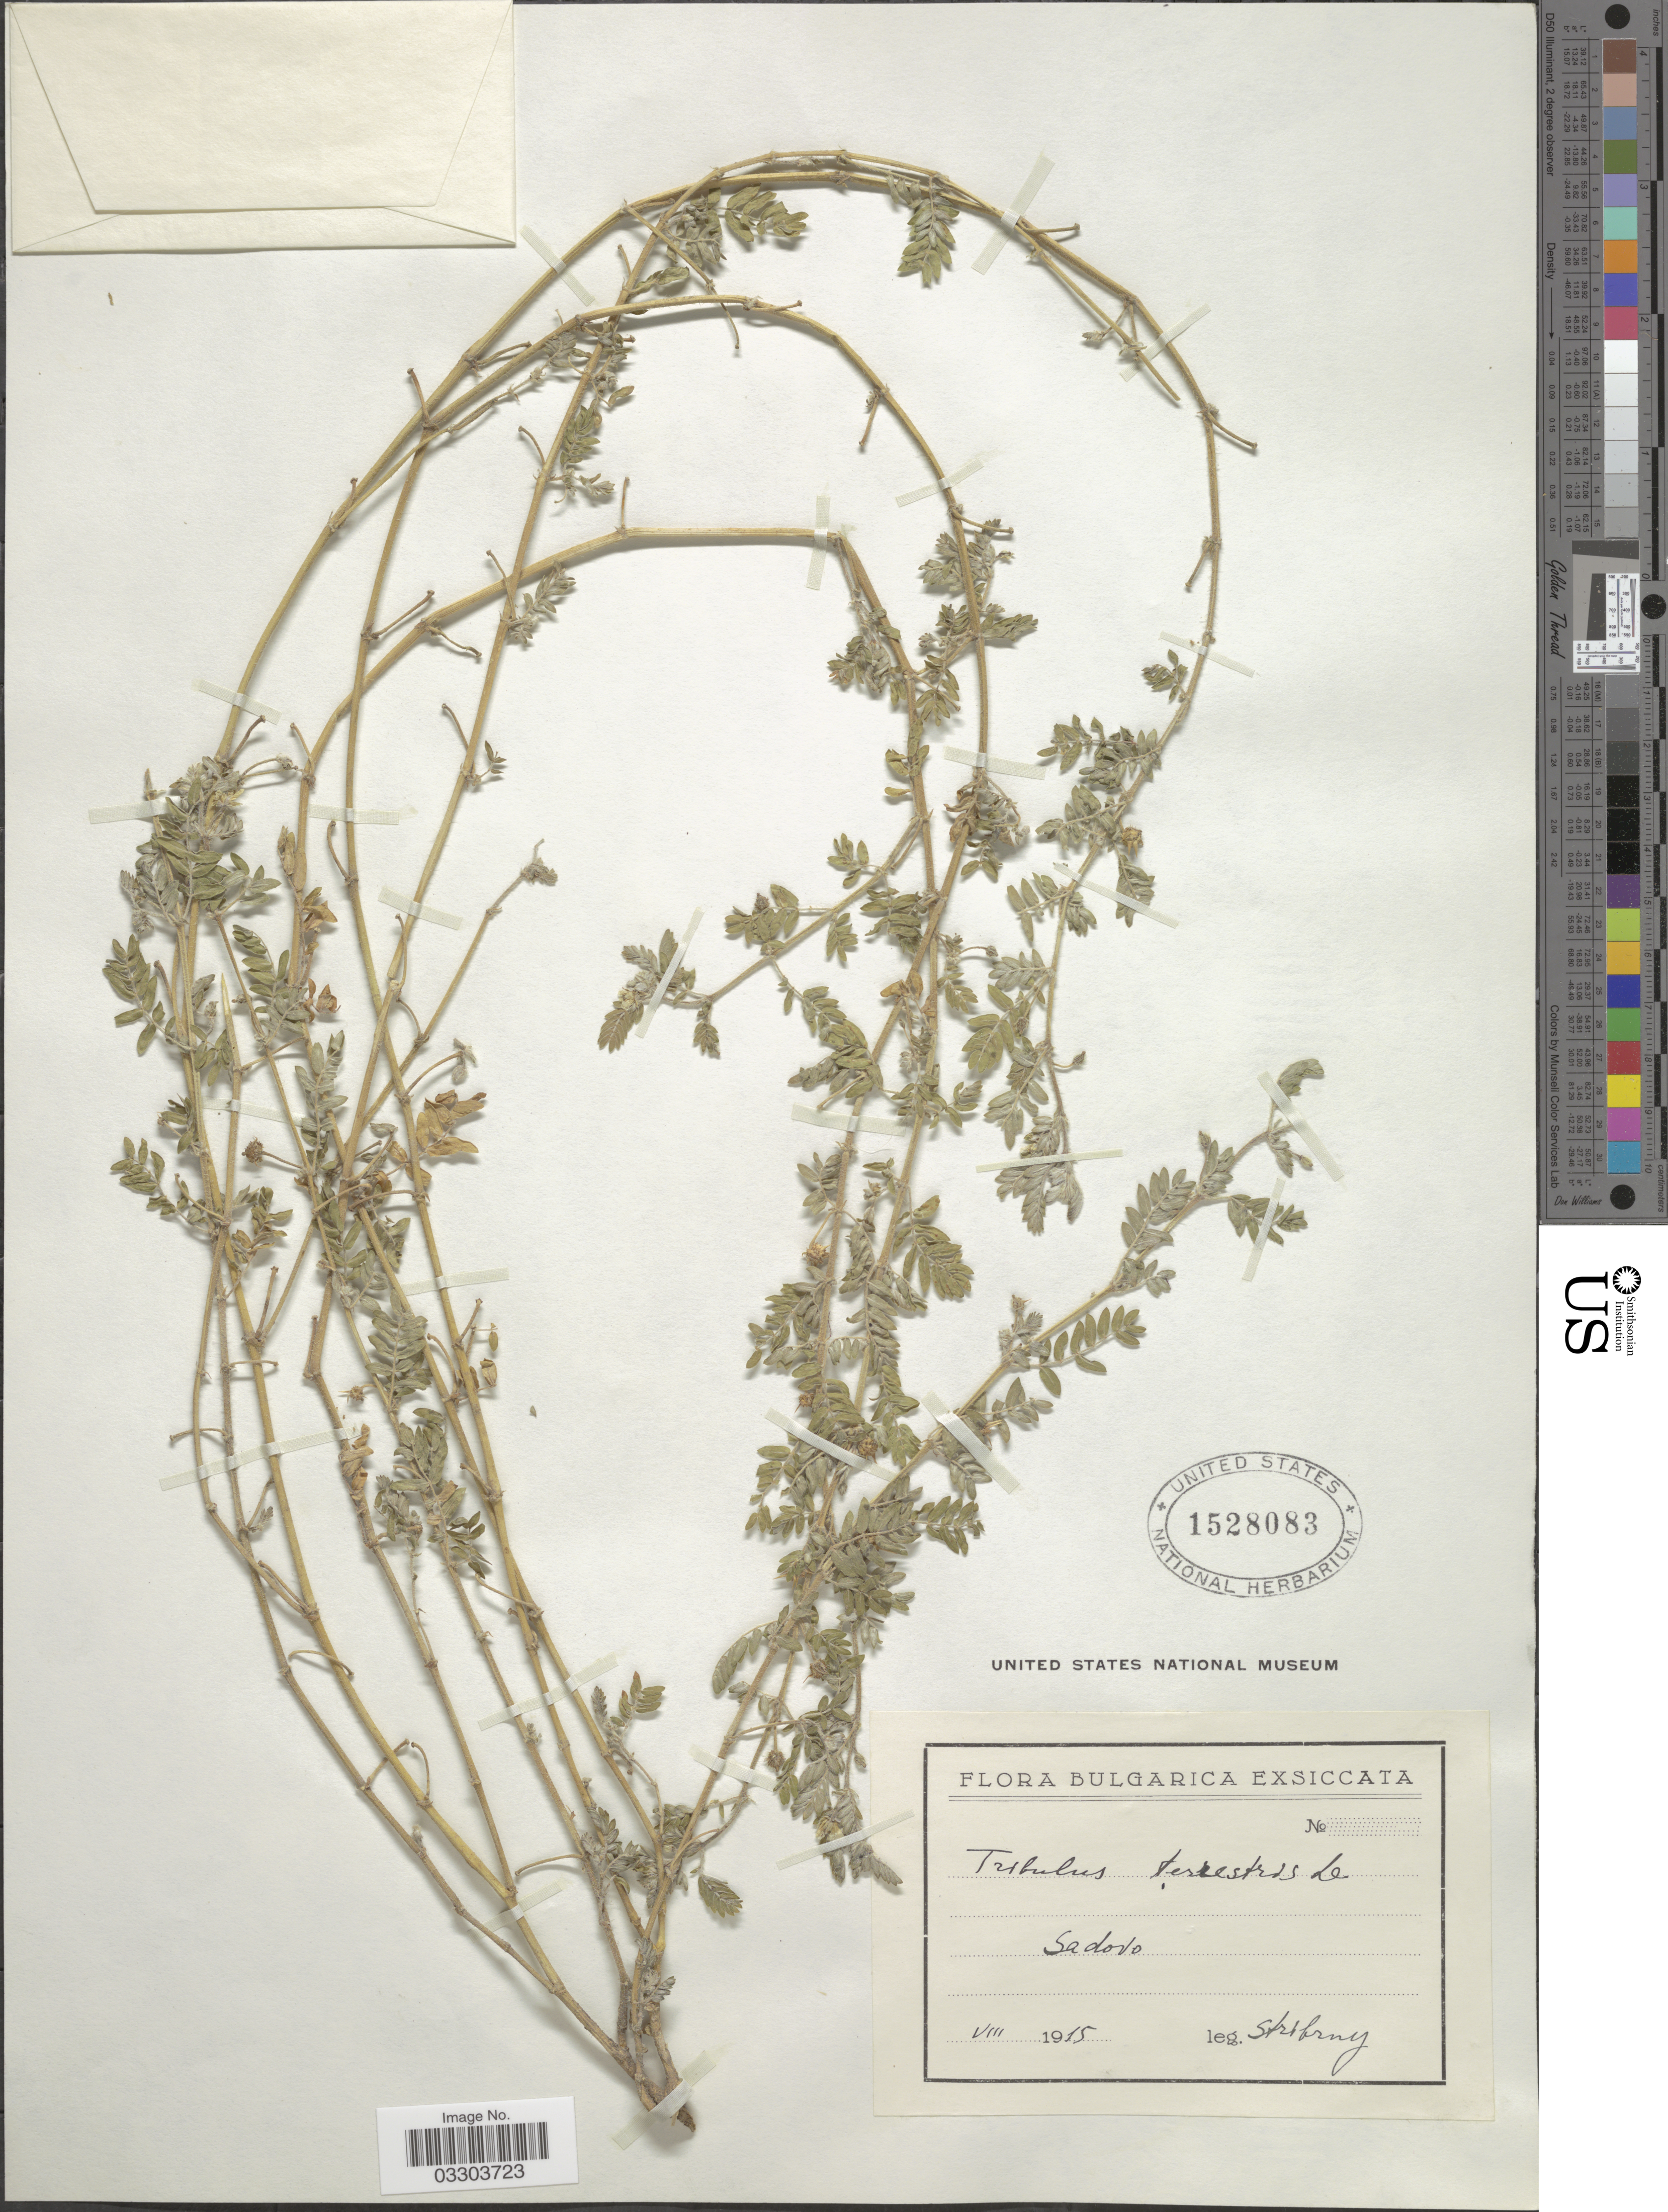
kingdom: Plantae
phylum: Tracheophyta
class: Magnoliopsida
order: Zygophyllales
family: Zygophyllaceae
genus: Tribulus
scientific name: Tribulus terrestris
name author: L.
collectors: V. Stribrny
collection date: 1915-08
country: Bulgaria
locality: Sadovo.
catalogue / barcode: US 1528083